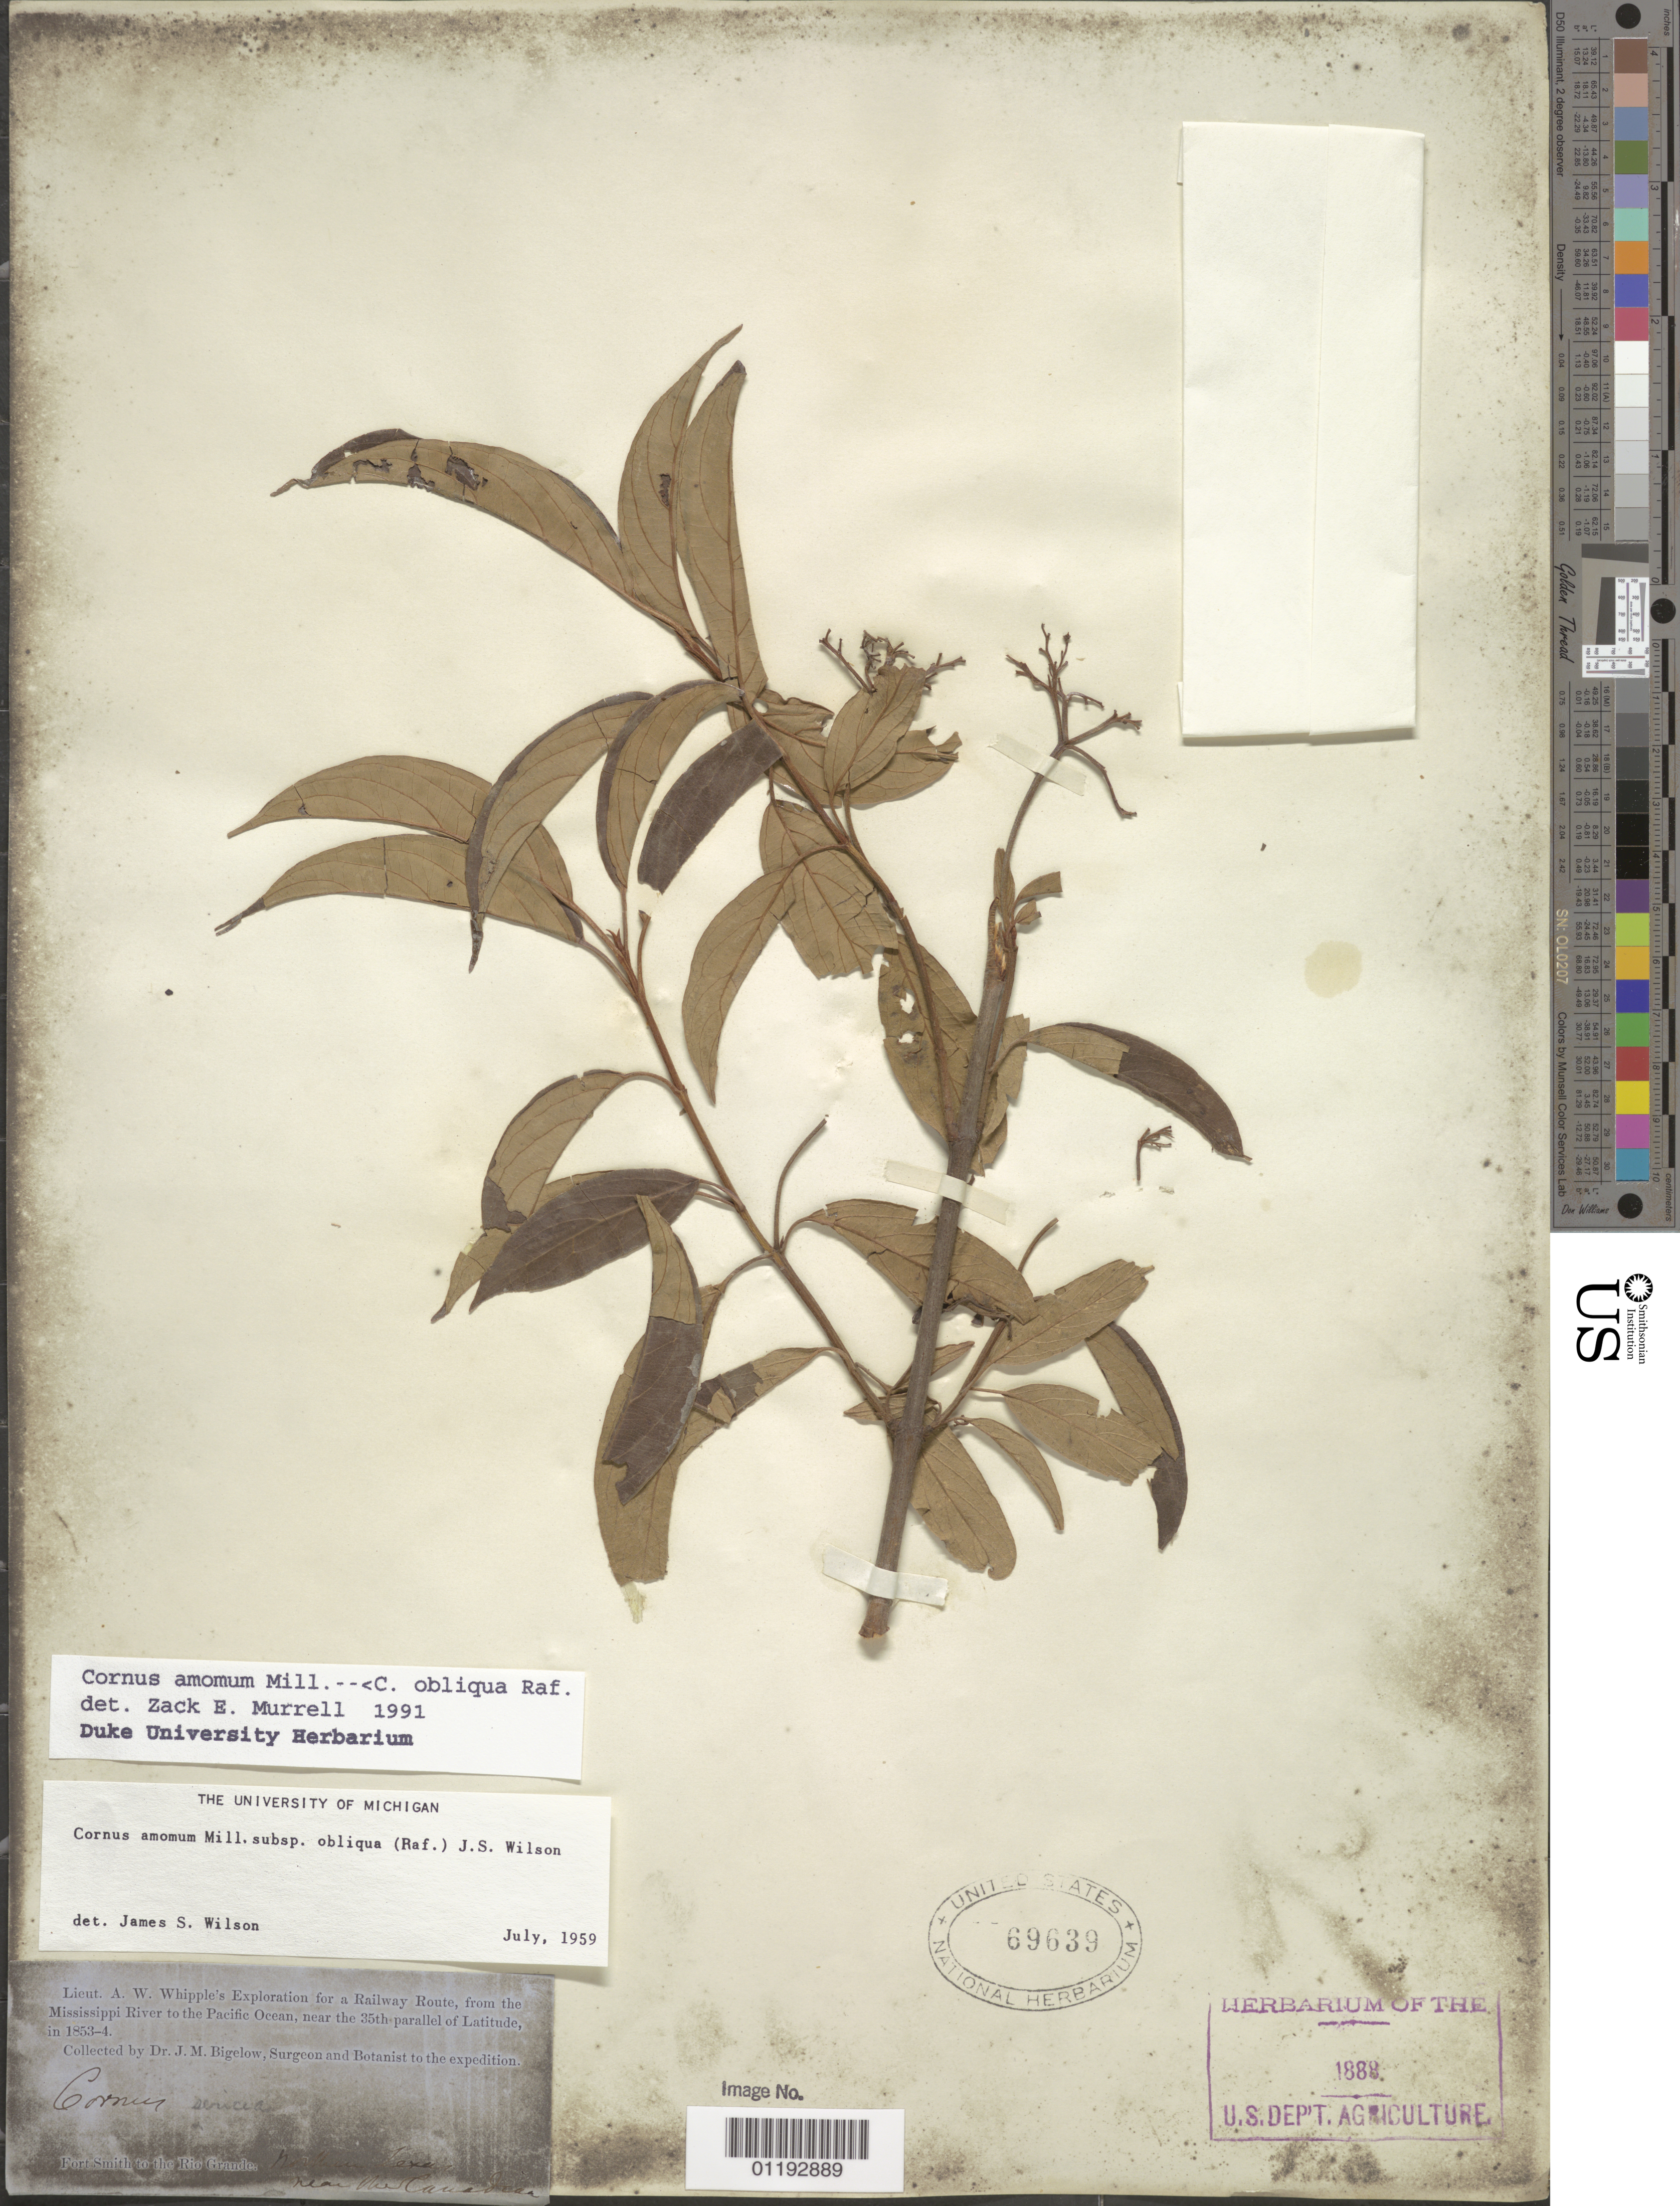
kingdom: Plantae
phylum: Tracheophyta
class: Magnoliopsida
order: Cornales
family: Cornaceae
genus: Cornus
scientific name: Cornus amomum subsp. obliqua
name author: (Raf.) J.S. Wilson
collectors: J. M. Bigelow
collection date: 1853/1854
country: United States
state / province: Texas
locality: Fort Smith to the Rio Grande, Valley of the Canadian. N. Texas.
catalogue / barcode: US 69639